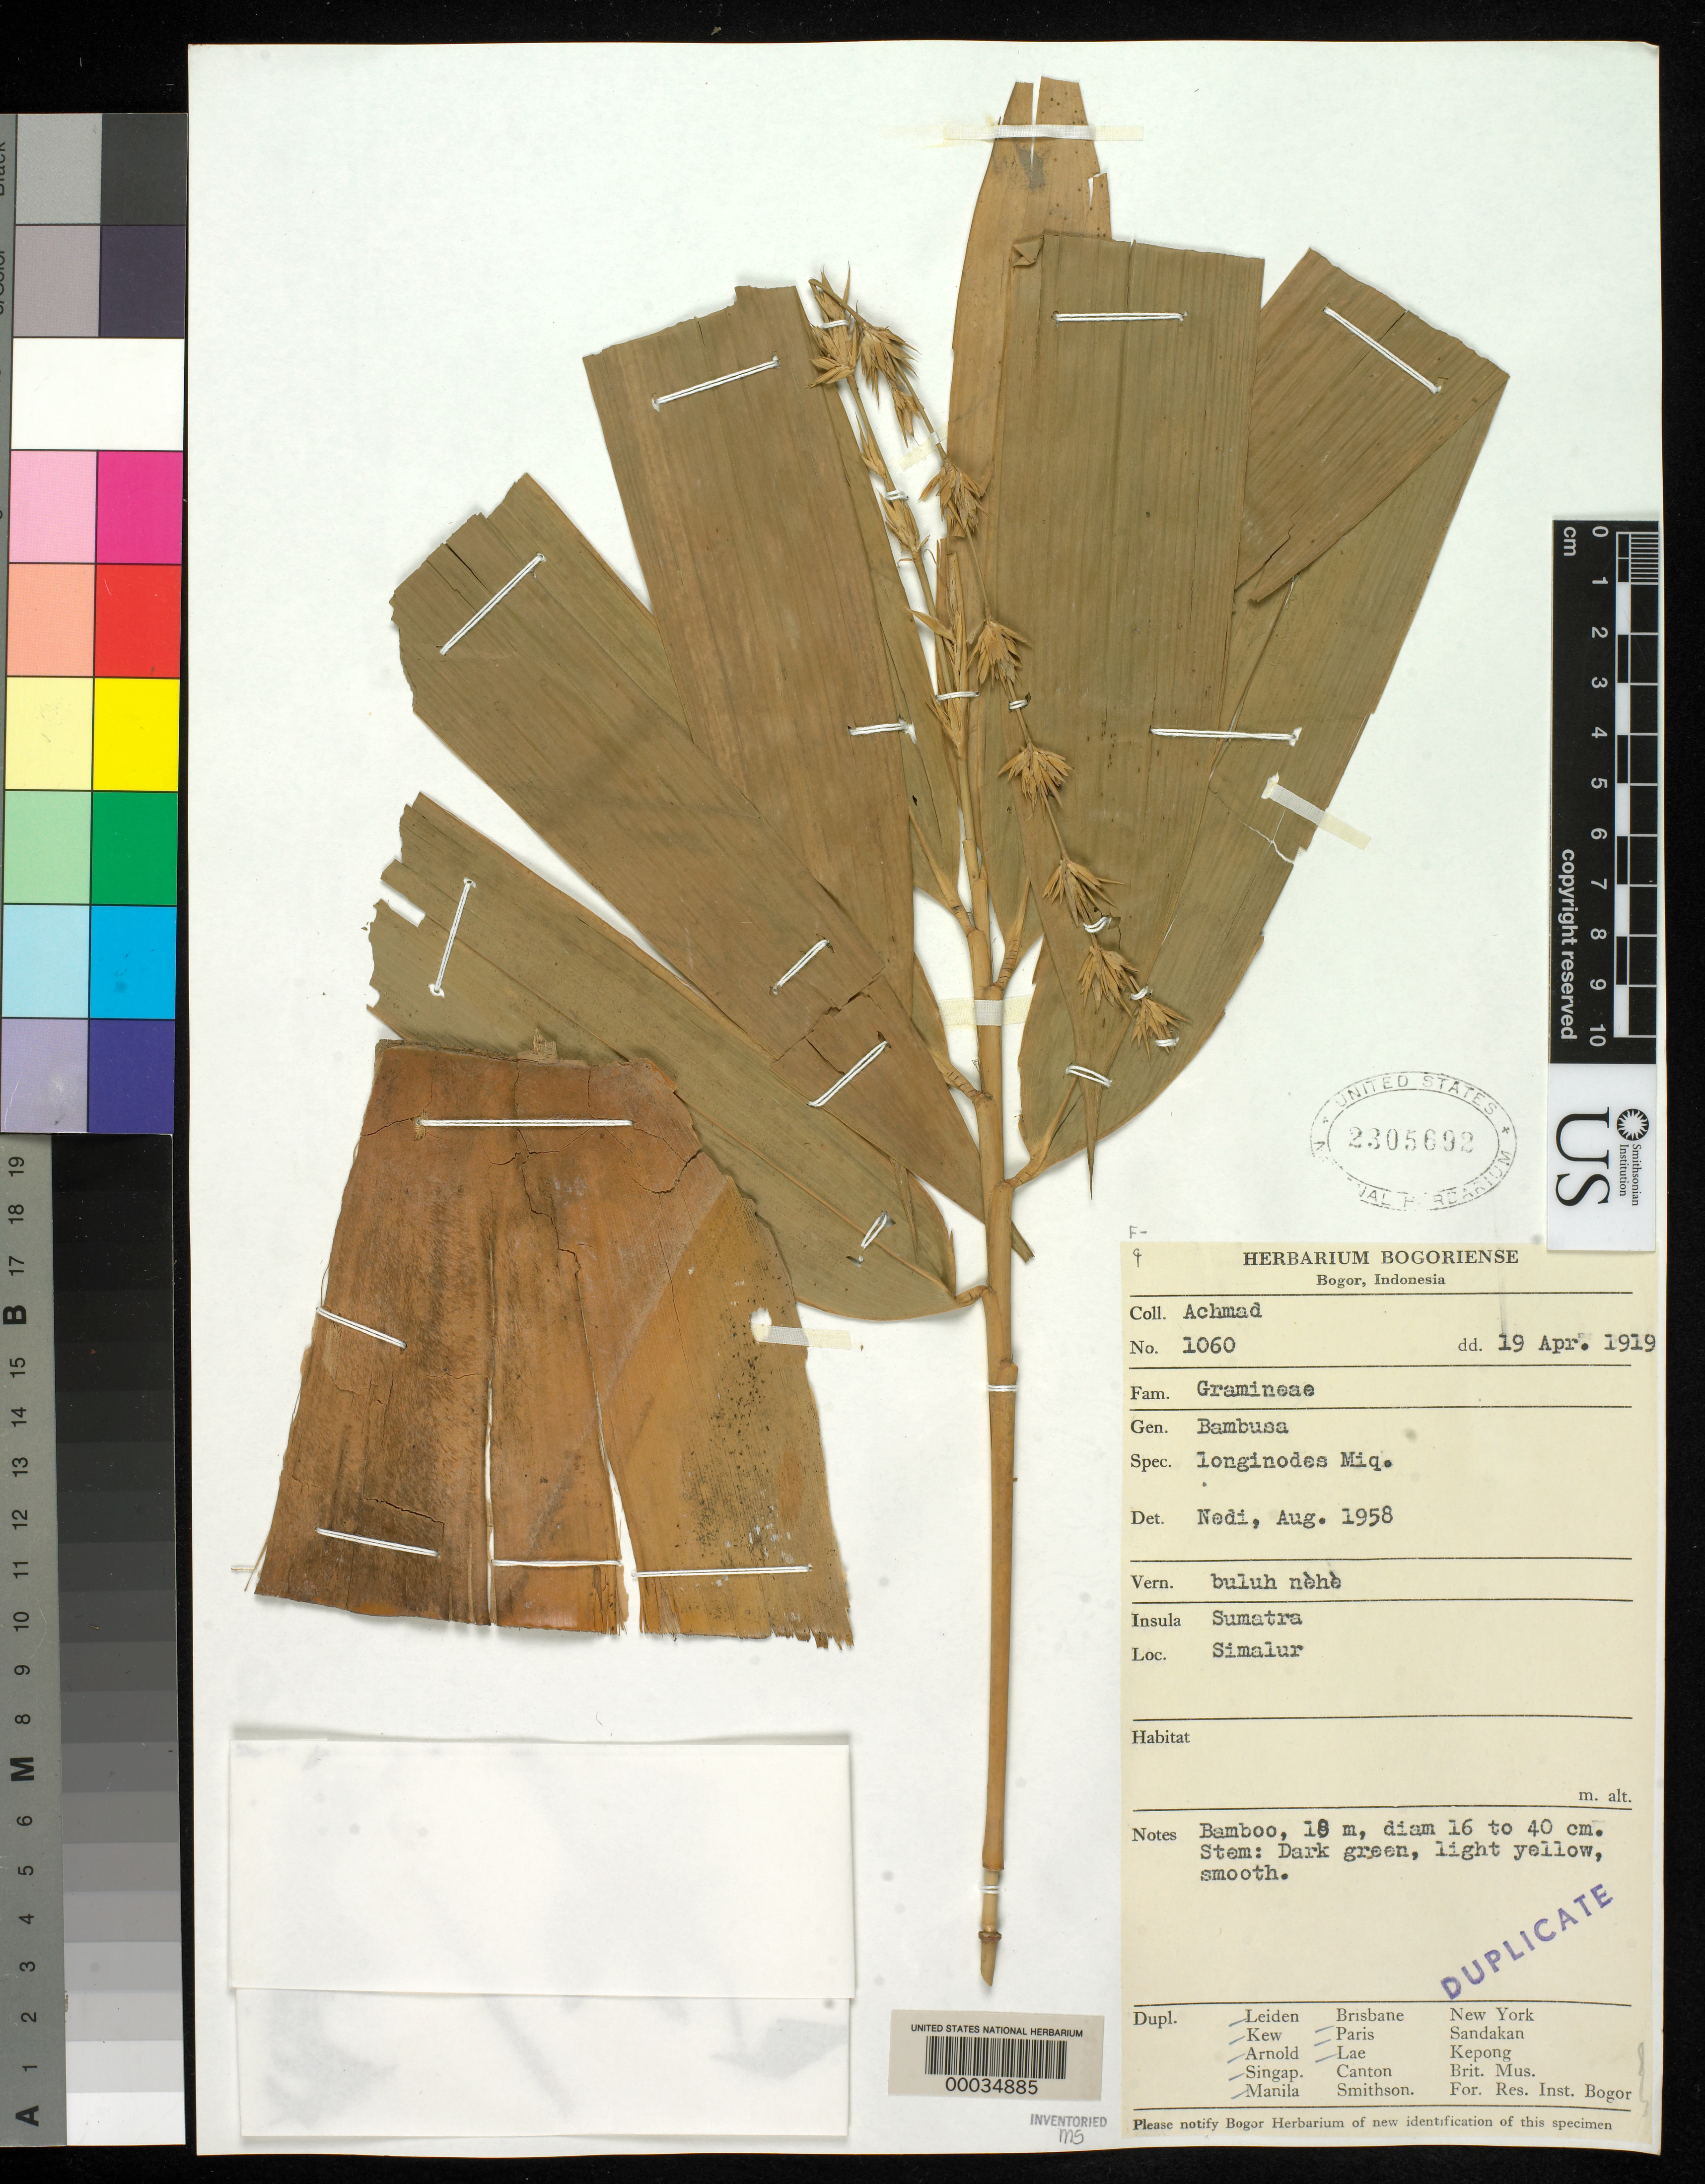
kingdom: Plantae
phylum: Tracheophyta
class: Liliopsida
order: Poales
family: Poaceae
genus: Schizostachyum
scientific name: Schizostachyum blumei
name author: Nees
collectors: -- Achmad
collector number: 1060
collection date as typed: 19 Apr 1919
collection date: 1919-04-19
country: Indonesia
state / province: Java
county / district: Jawa Barat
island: Java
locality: Bogor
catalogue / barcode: US 2305692